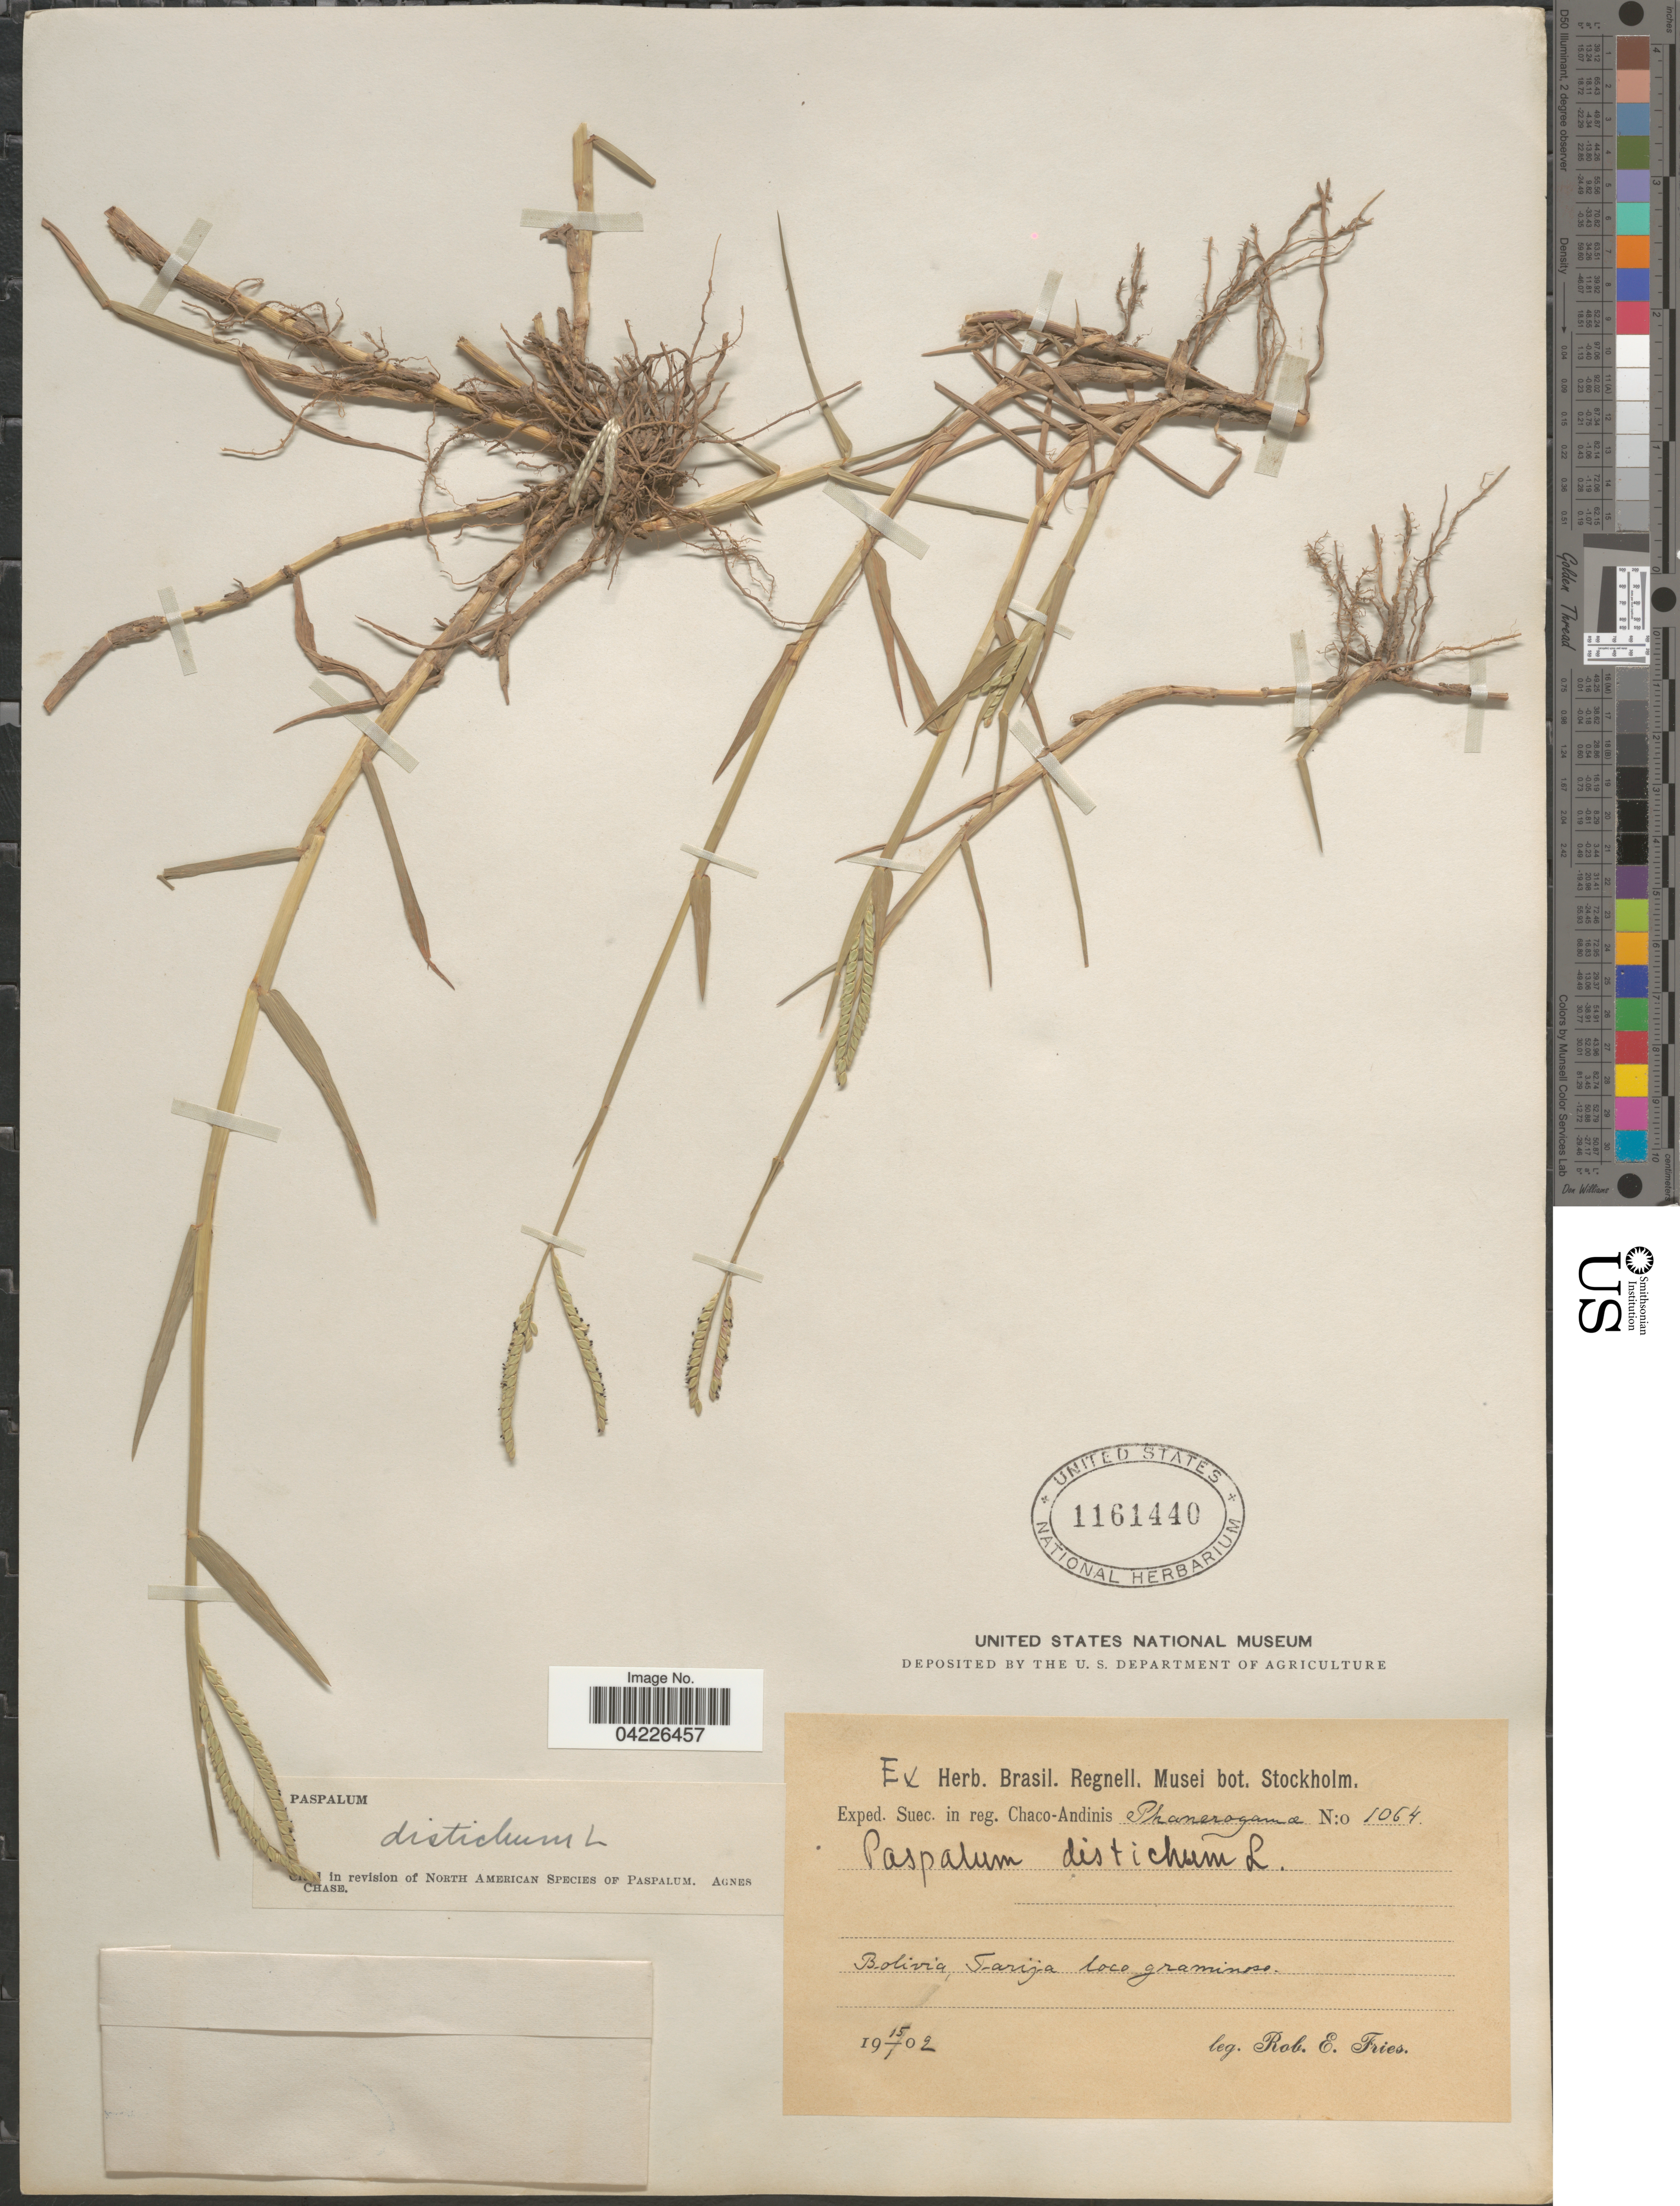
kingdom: Plantae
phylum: Tracheophyta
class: Liliopsida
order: Poales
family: Poaceae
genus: Paspalum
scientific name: Paspalum vaginatum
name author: Sw.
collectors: R. E. Fries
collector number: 1064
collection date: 1902-01-15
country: Bolivia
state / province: Tarija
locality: Exped. Suec. in reg. Chaco-Andinis. Tarija loco graminoso.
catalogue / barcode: US 1161440